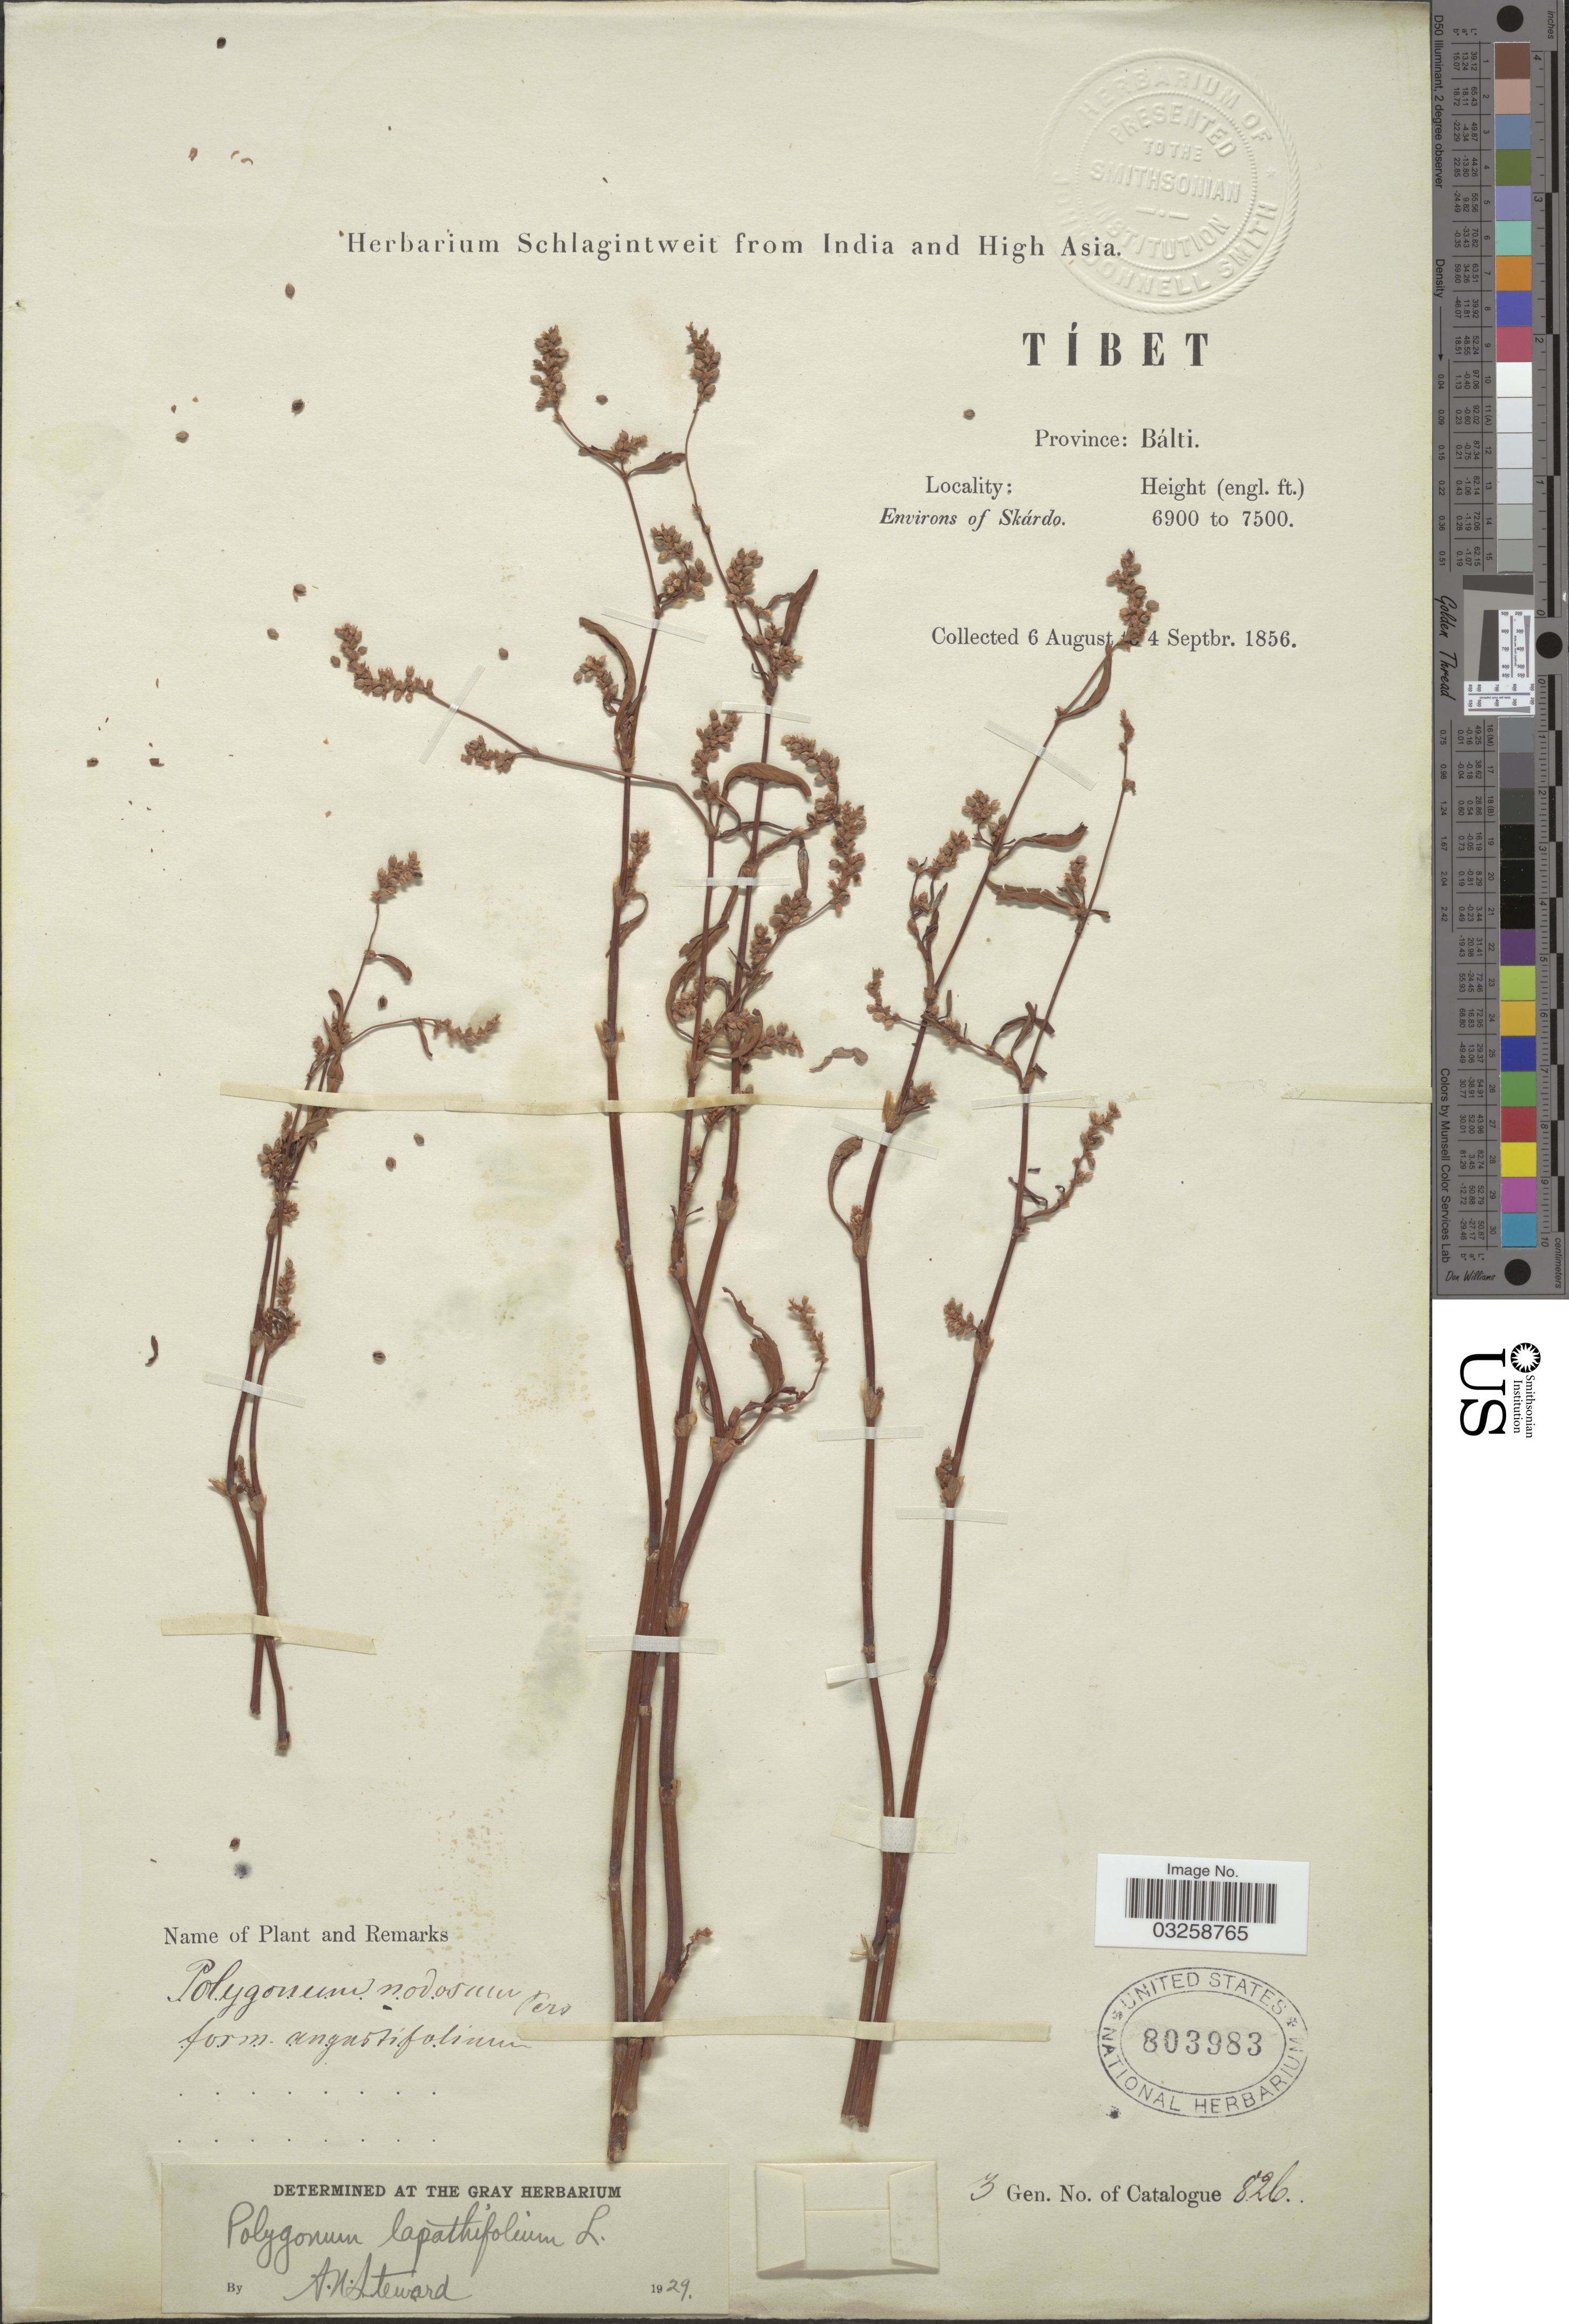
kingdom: Plantae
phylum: Tracheophyta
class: Magnoliopsida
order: Caryophyllales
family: Polygonaceae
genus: Polygonum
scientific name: Polygonum lapathifolium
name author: L.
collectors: ex herb. Schlagintweit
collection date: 1856-08-06/1856-09-04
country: China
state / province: Xizang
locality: Tíbet. Province: Bálti. Environs of Skárdo.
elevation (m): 2103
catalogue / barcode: US 803983